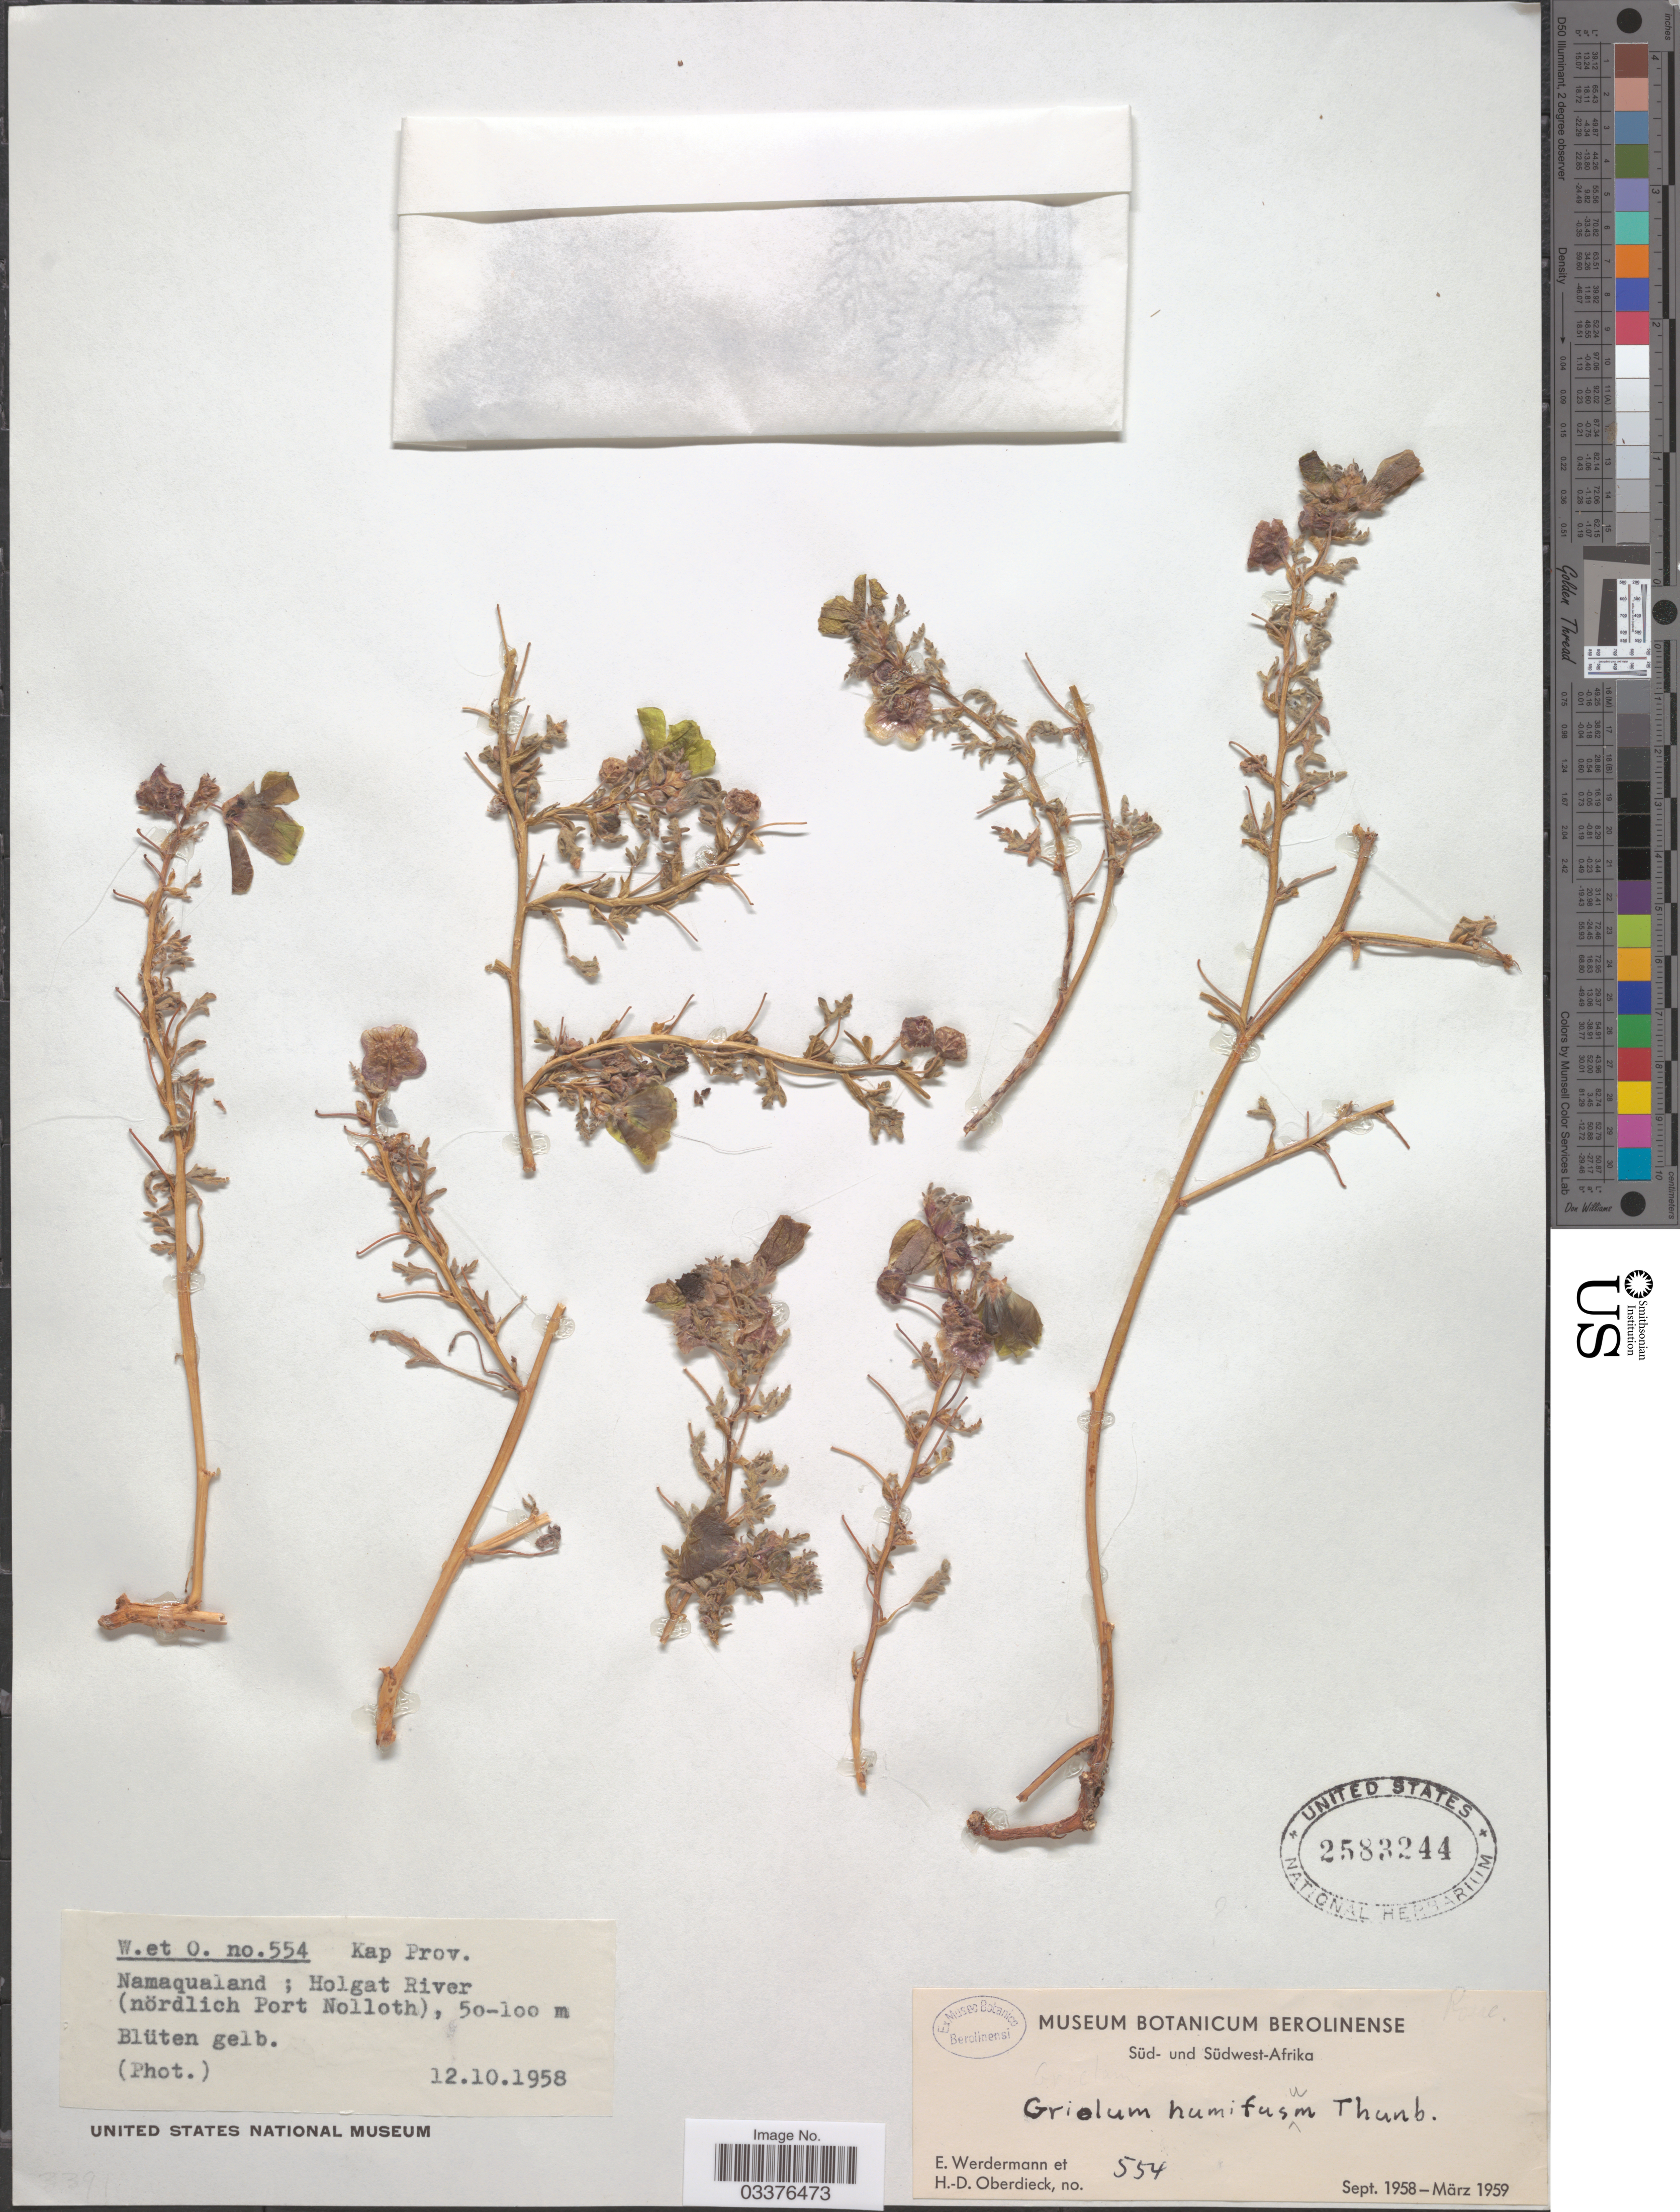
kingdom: Plantae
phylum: Tracheophyta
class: Magnoliopsida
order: Malvales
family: Neuradaceae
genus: Grielum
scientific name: Grielum humifusum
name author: Thunb.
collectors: E. Werdermann & H. Oberdieck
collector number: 554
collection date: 1958-10-12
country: South Africa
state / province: Northern Cape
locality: Süd-Afrika. Namaqualand; Holgat River (nördlich Port Nolloth).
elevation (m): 50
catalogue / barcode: US 2583244